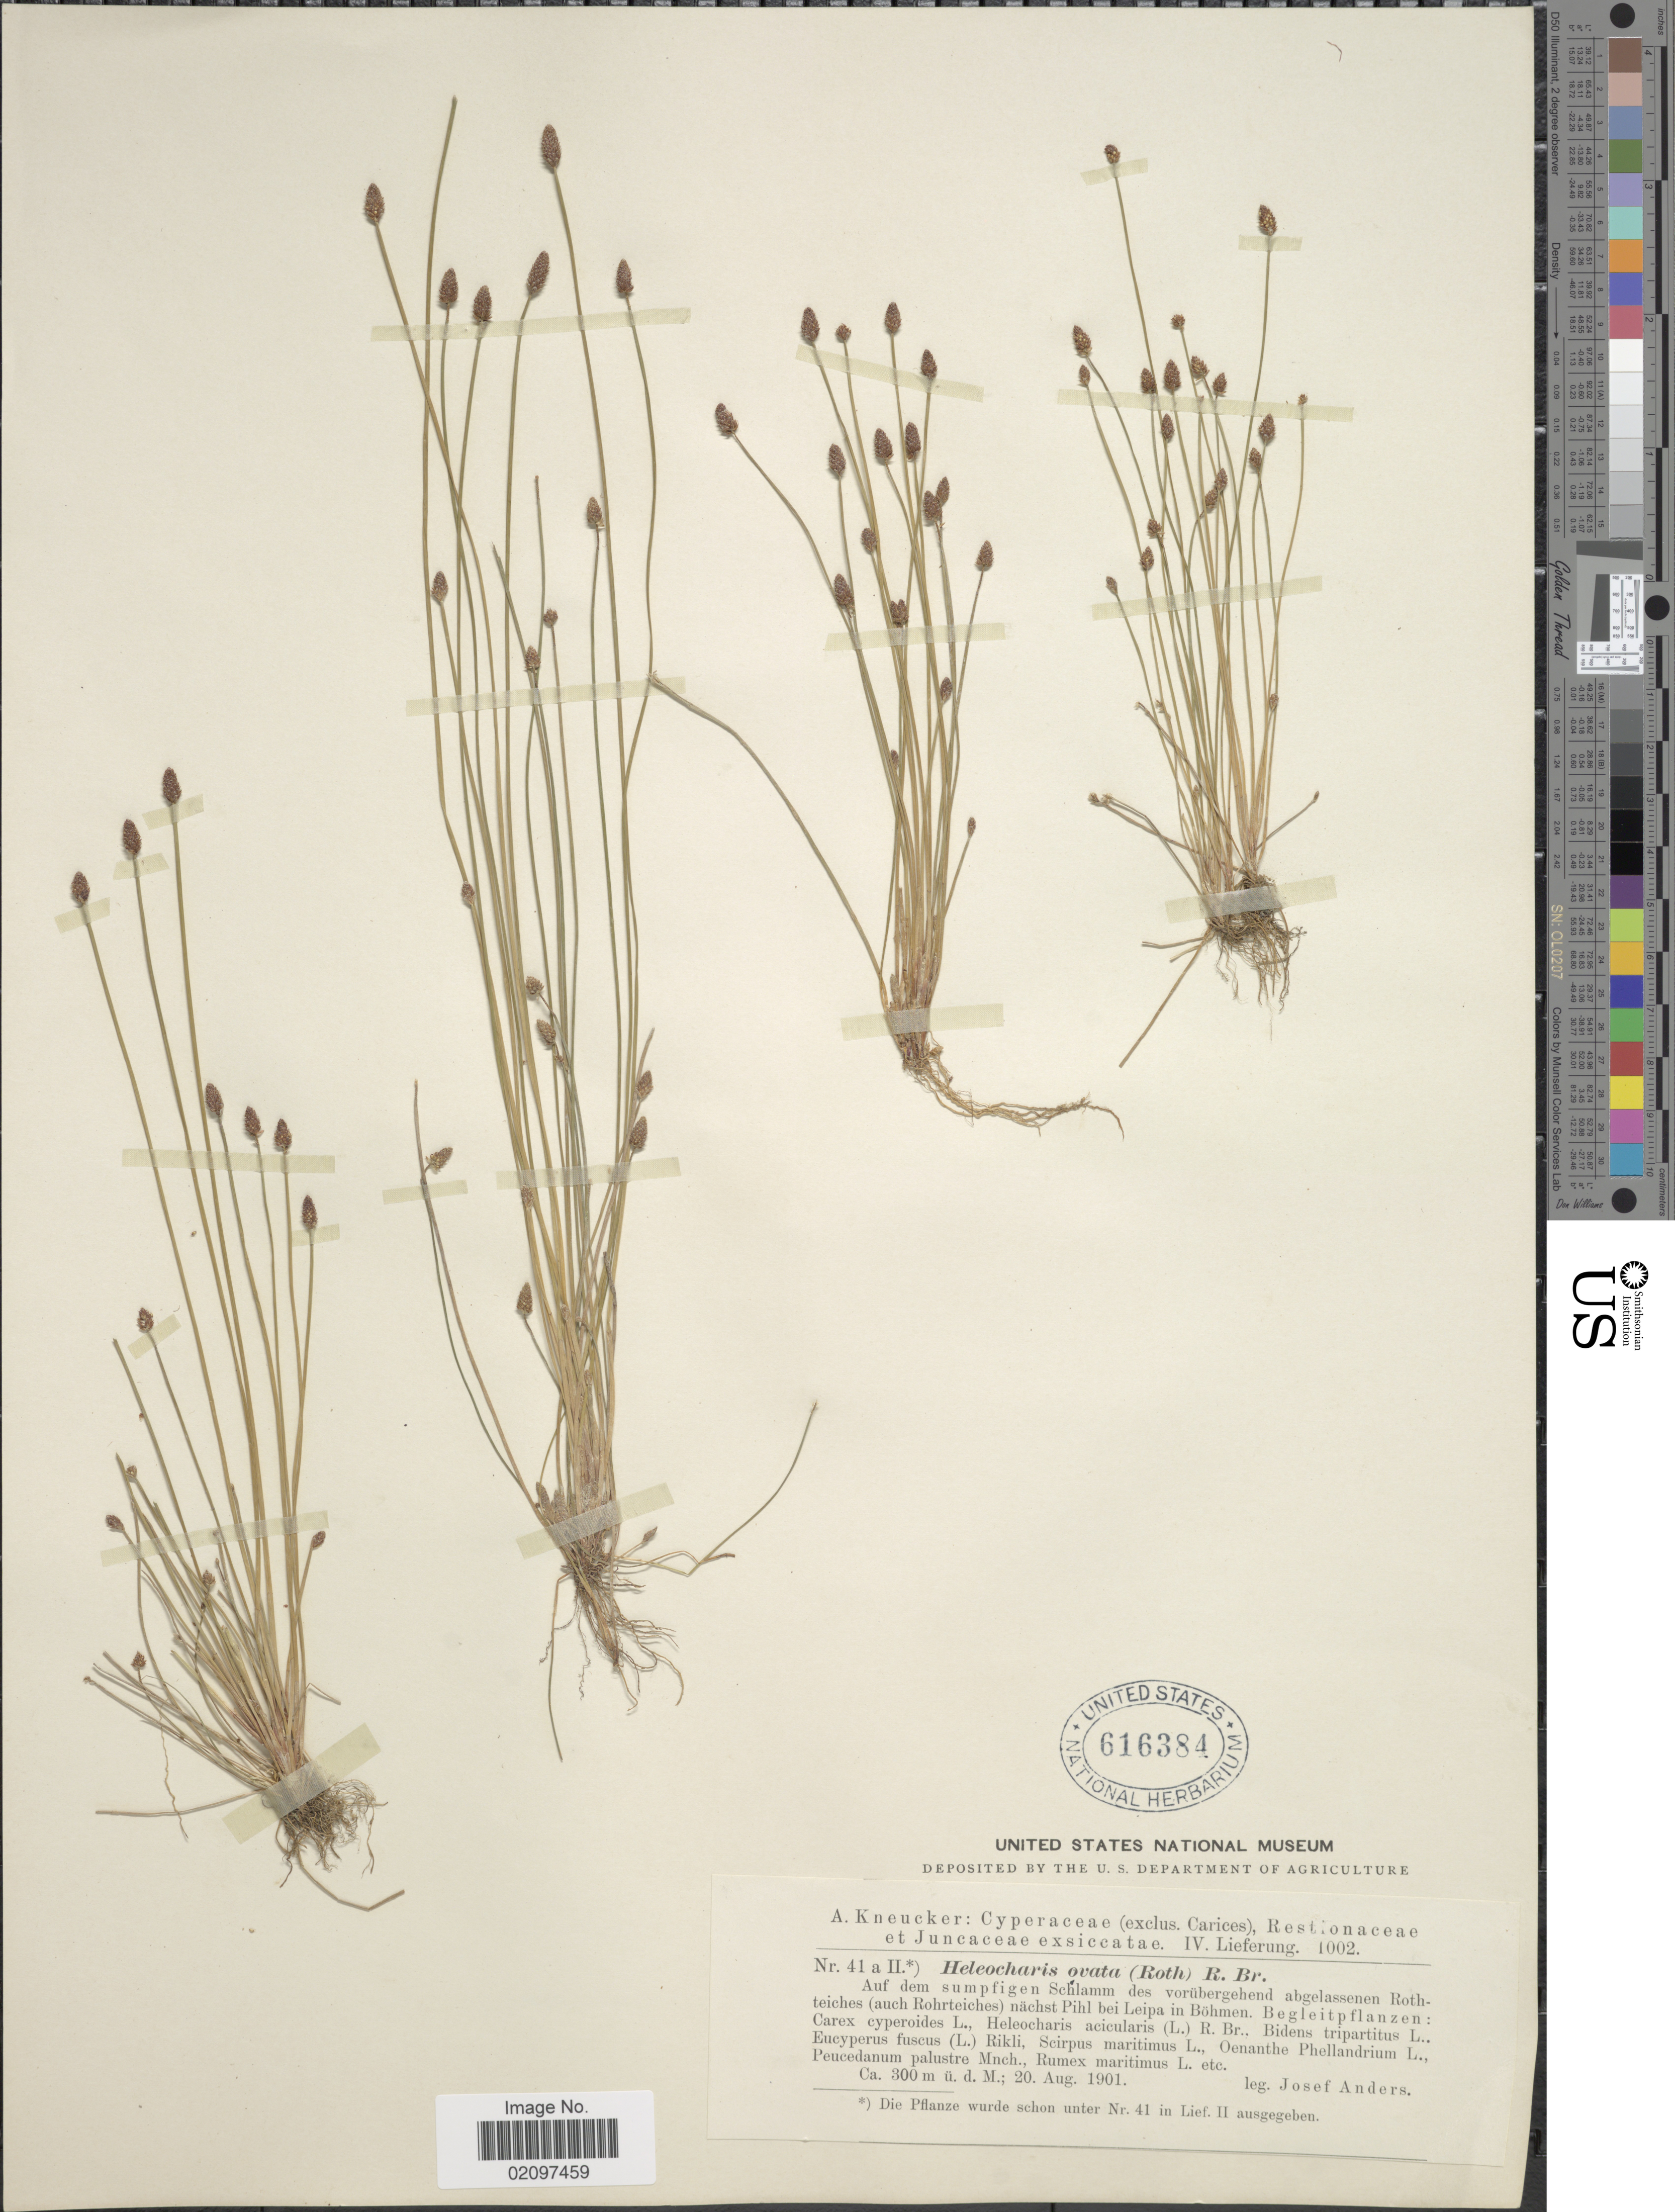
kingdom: Plantae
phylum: Tracheophyta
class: Liliopsida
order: Poales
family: Cyperaceae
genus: Eleocharis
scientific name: Eleocharis ovata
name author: (Roth) Roem. & Schult.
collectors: J. Anders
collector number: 41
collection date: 1901-08-20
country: Czechia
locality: Auf dem sumpfigen Schlamm des vorubergehend abgelassenen Rothteiches (auch Rohrteiches) nachst Pihl bei Leipa in Bohmen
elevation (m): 300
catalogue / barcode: US 616384